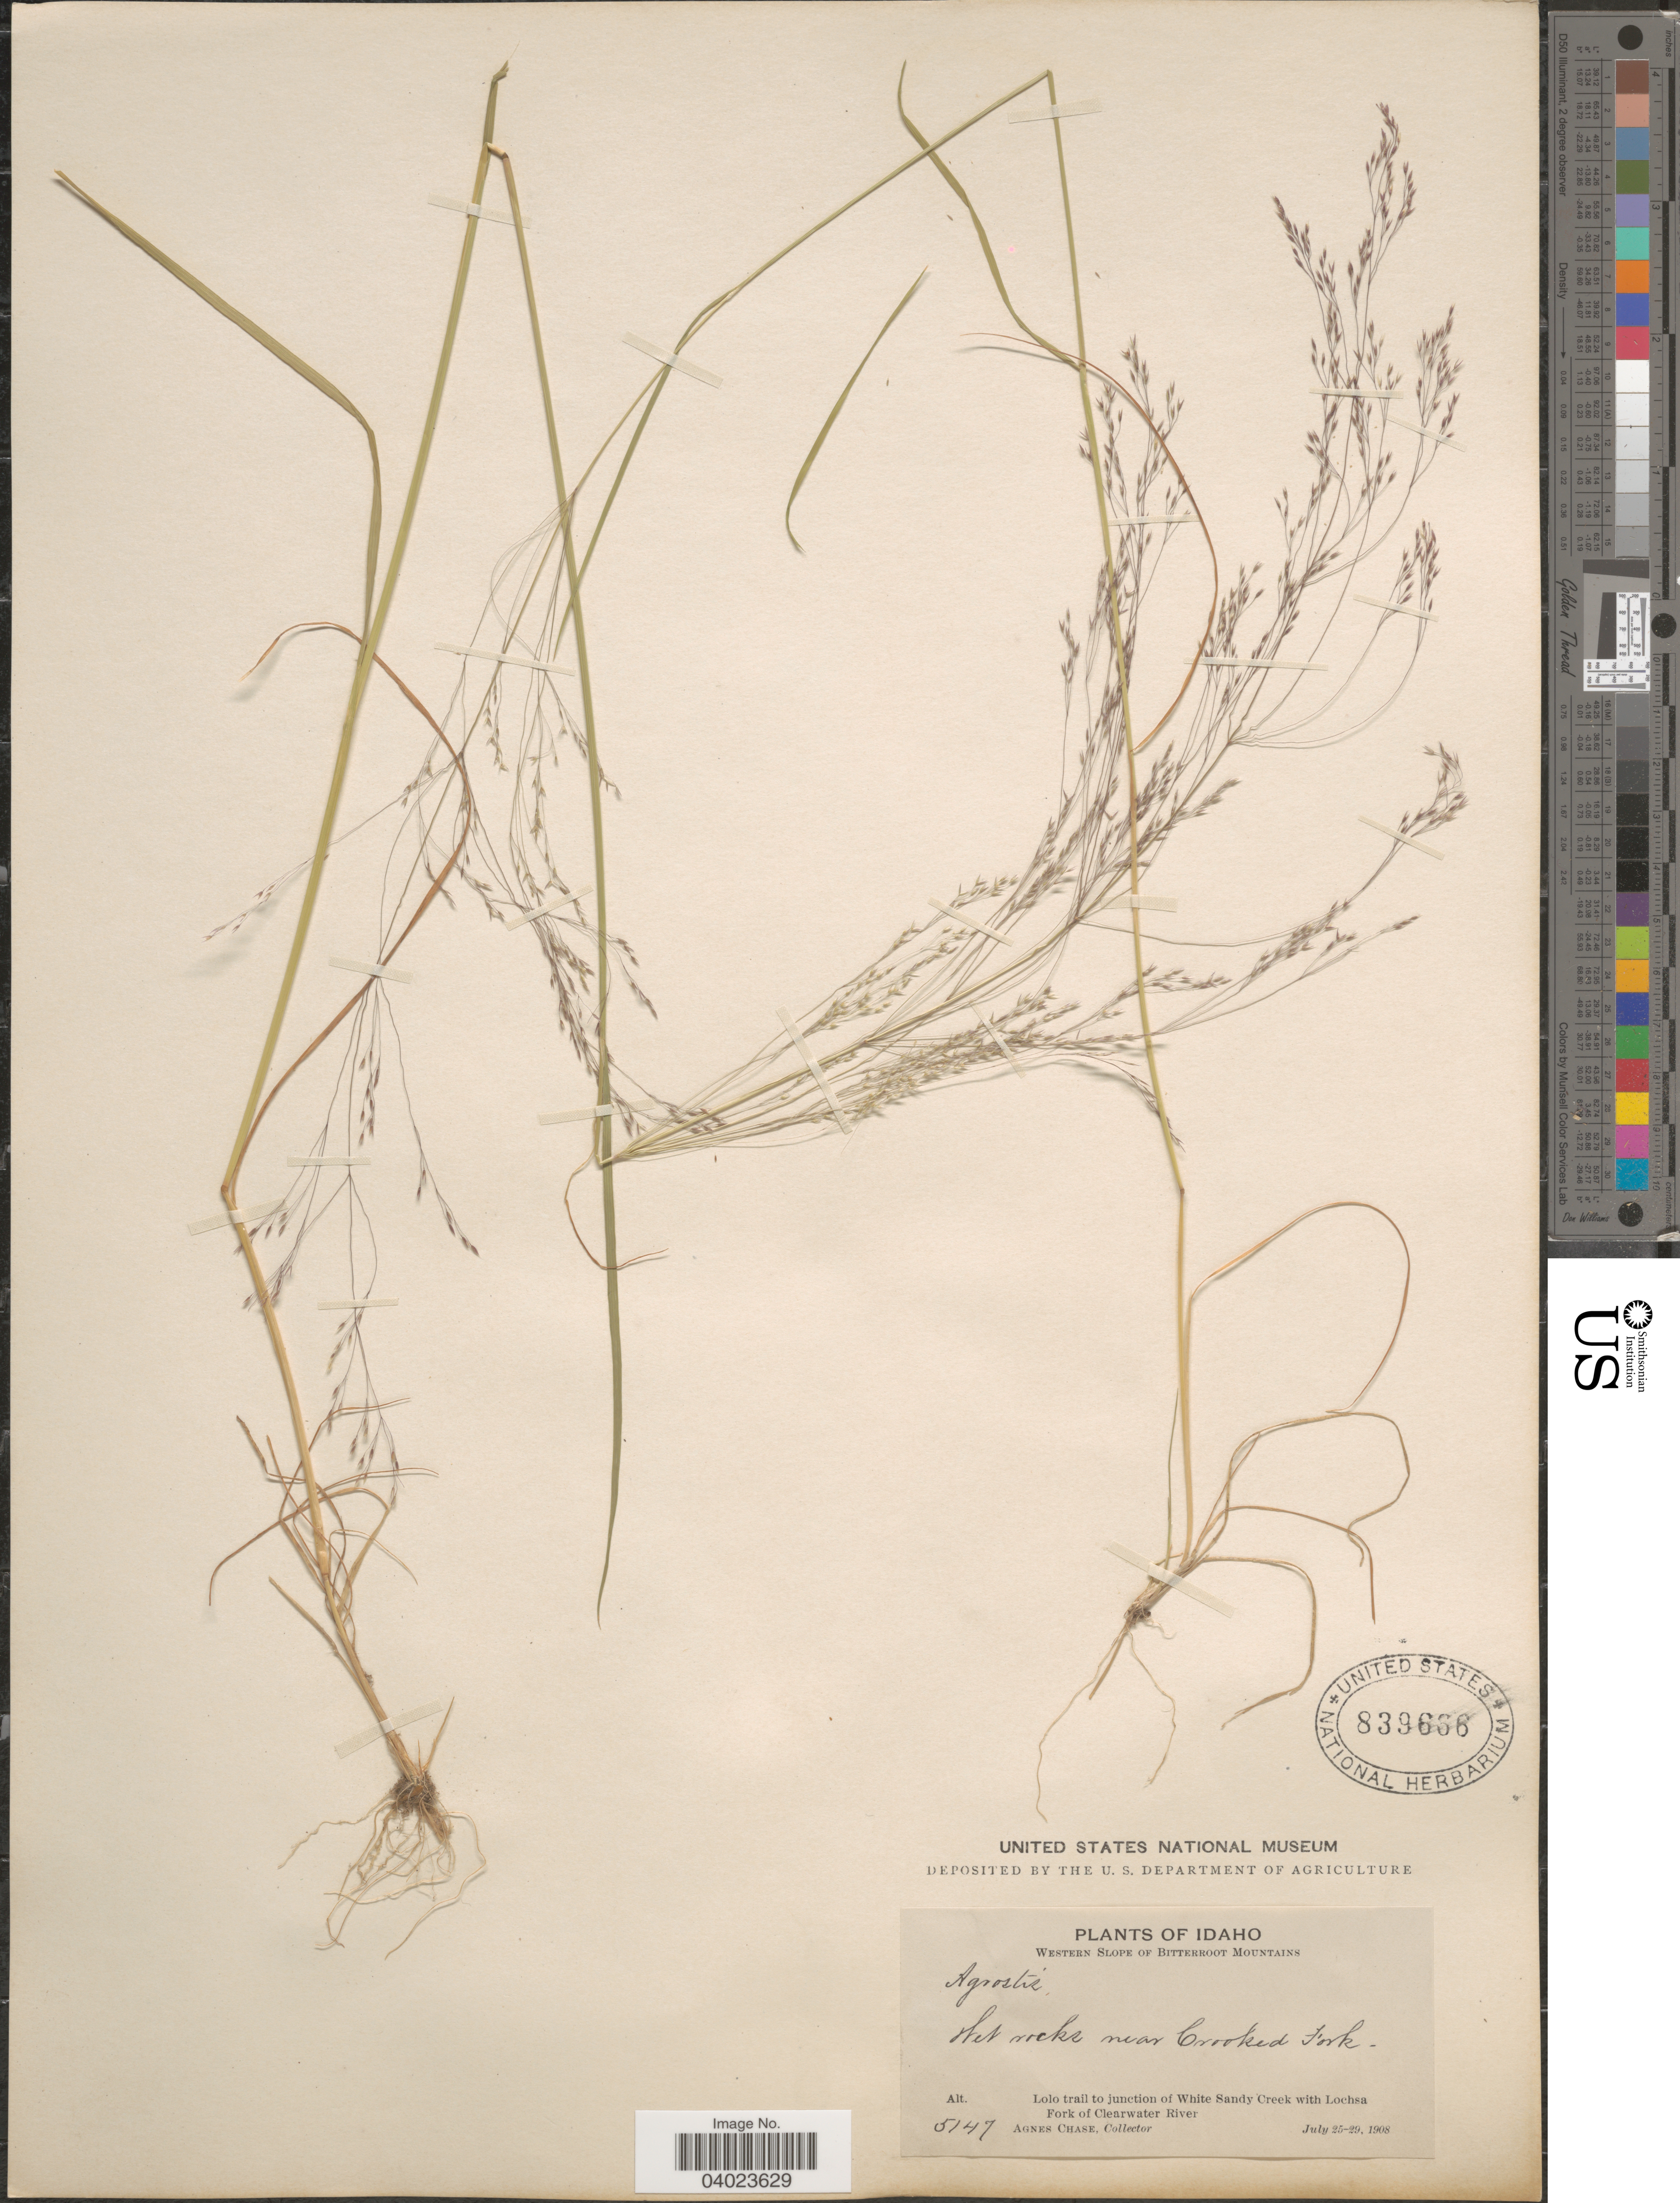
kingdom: Plantae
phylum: Tracheophyta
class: Liliopsida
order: Poales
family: Poaceae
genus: Agrostis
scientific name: Agrostis sp.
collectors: A. Chase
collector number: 5147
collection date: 1908-07-25/1908-07-29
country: United States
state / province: Idaho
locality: Western Slope of Bitterroot Mountains. Wet rocks near Crooked Fork. Lolo trail to junction of White Sandy Creek with Lochsa Fork of Clearwater River.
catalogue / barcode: US 839666